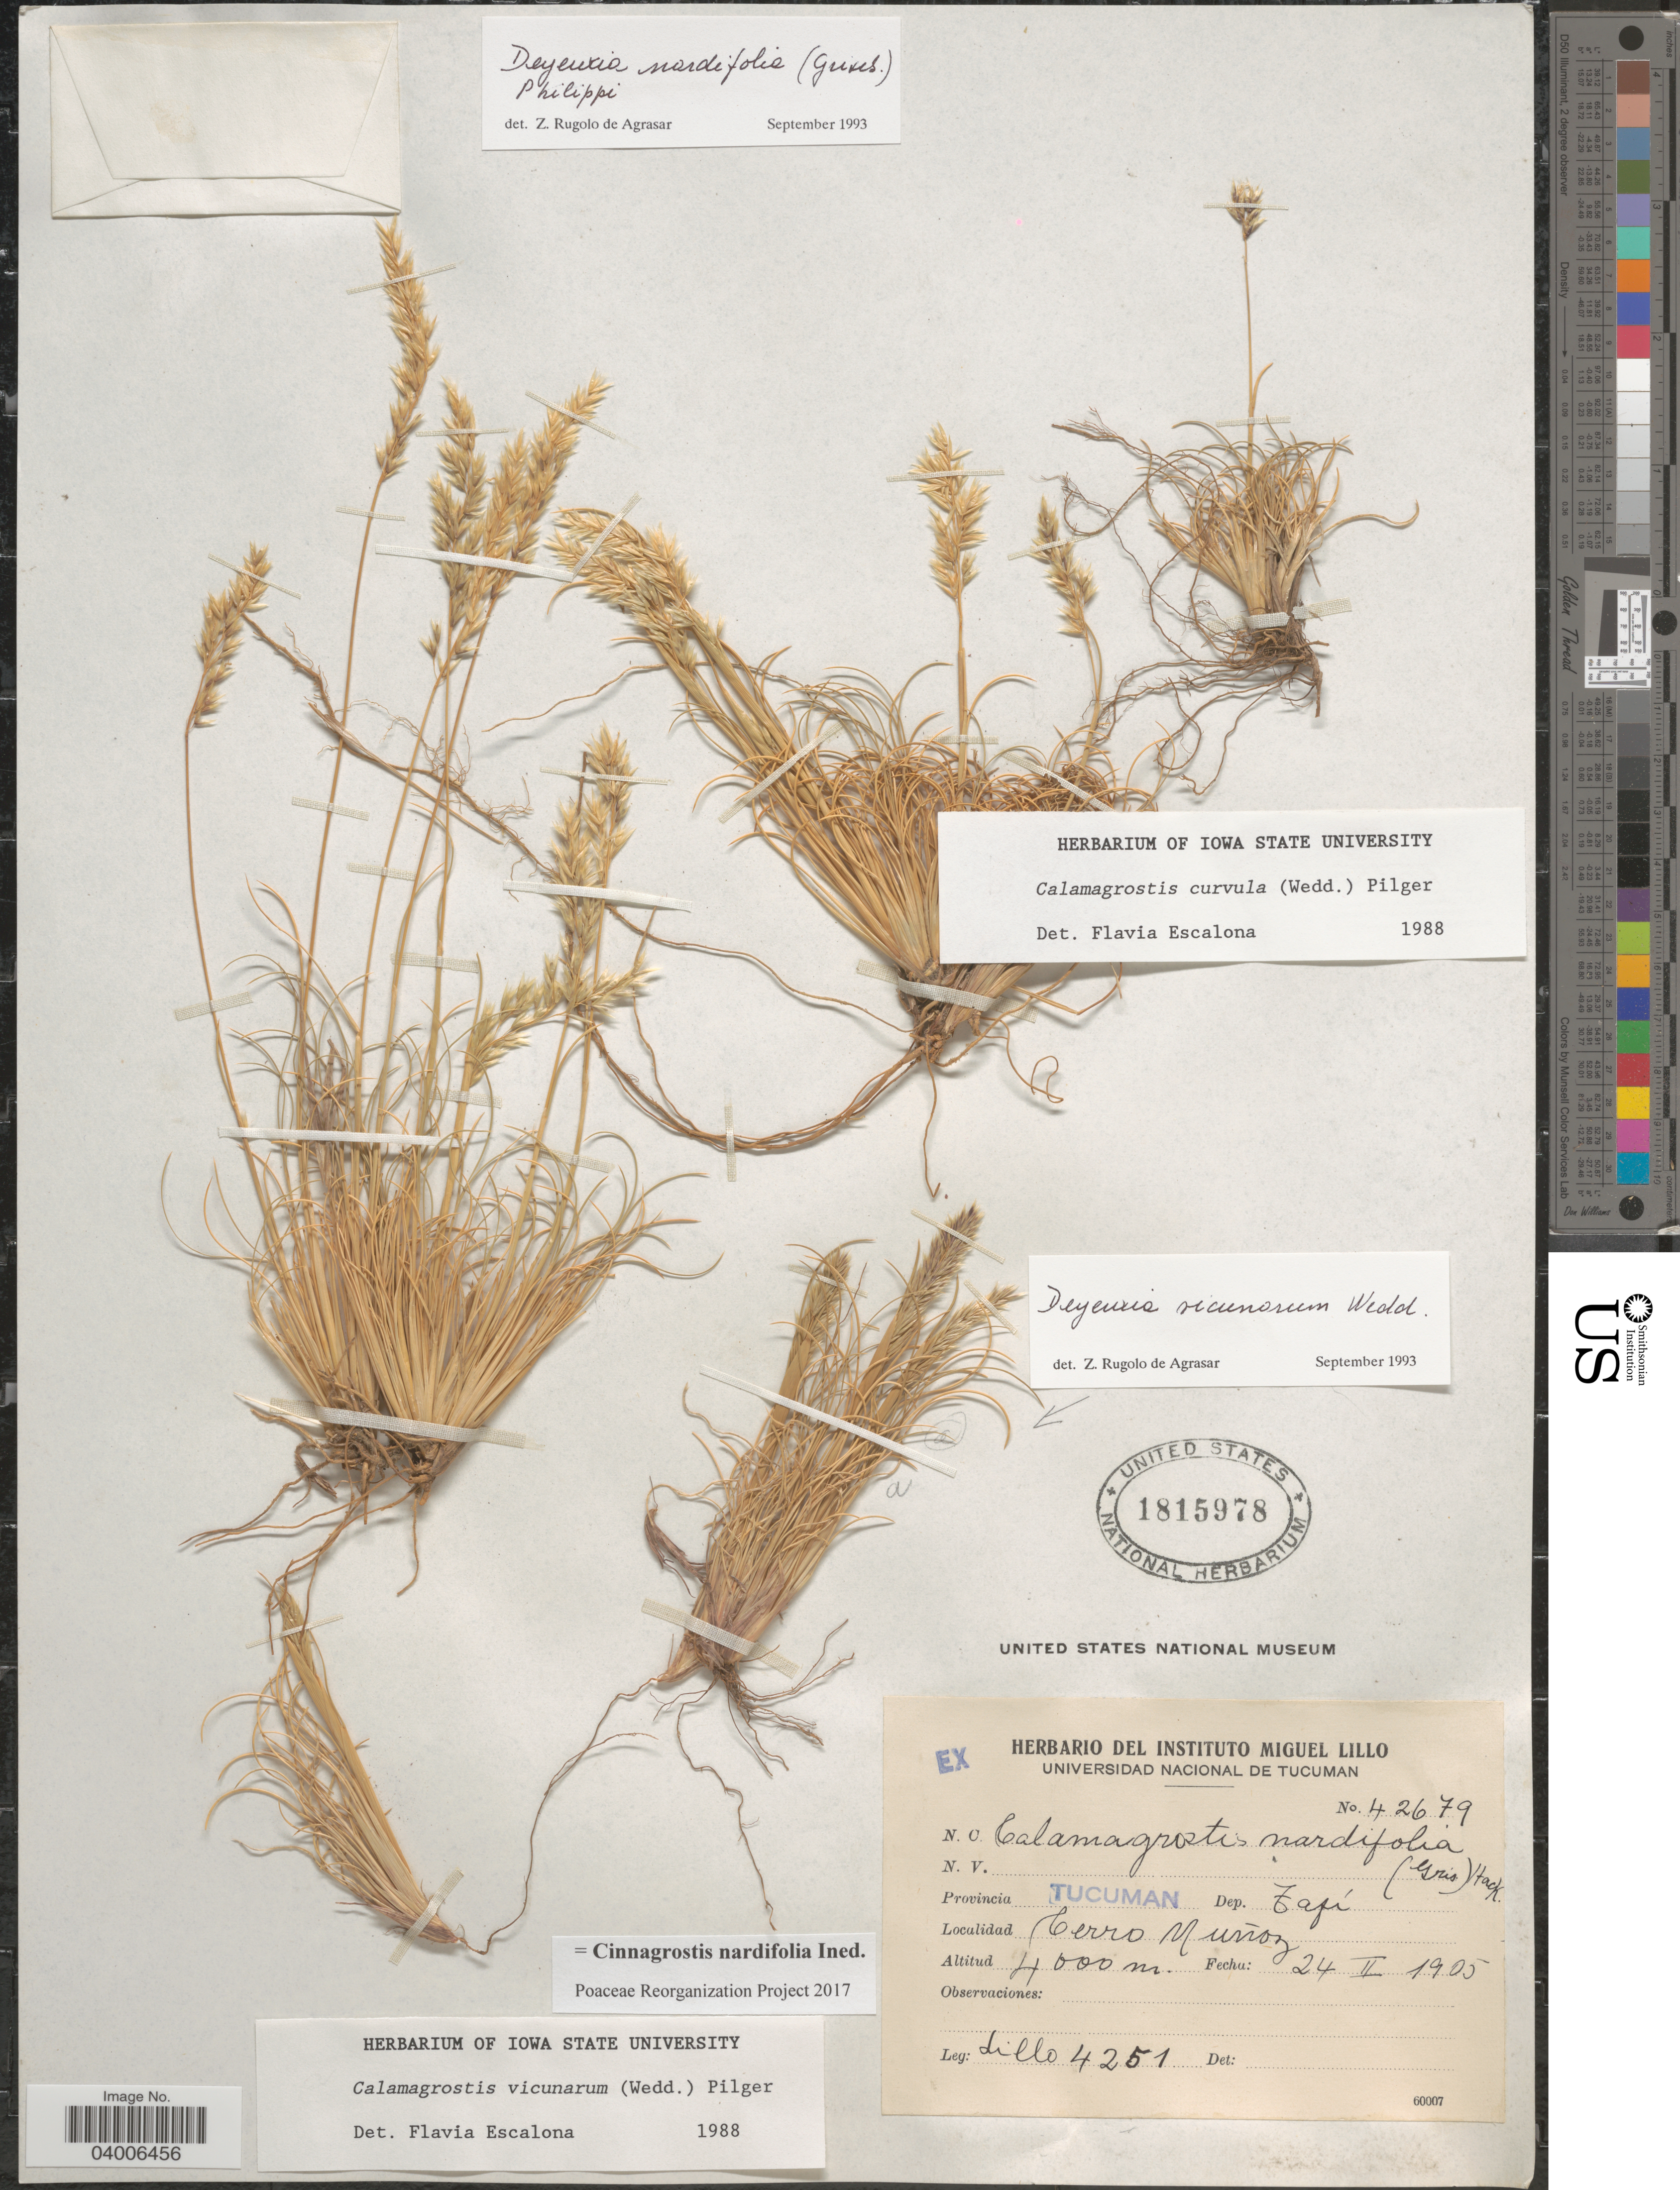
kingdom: Plantae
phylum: Tracheophyta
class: Liliopsida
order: Poales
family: Poaceae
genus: Cinnagrostis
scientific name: Cinnagrostis velutina var. nardifolia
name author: (Griseb.) P.M. Peterson et al.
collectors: M. Lillo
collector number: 4251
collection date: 1905-02-24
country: Argentina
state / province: Tucuman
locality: Dep. Tafí. Cerro Muñoz.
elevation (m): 4000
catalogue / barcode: US 1815978